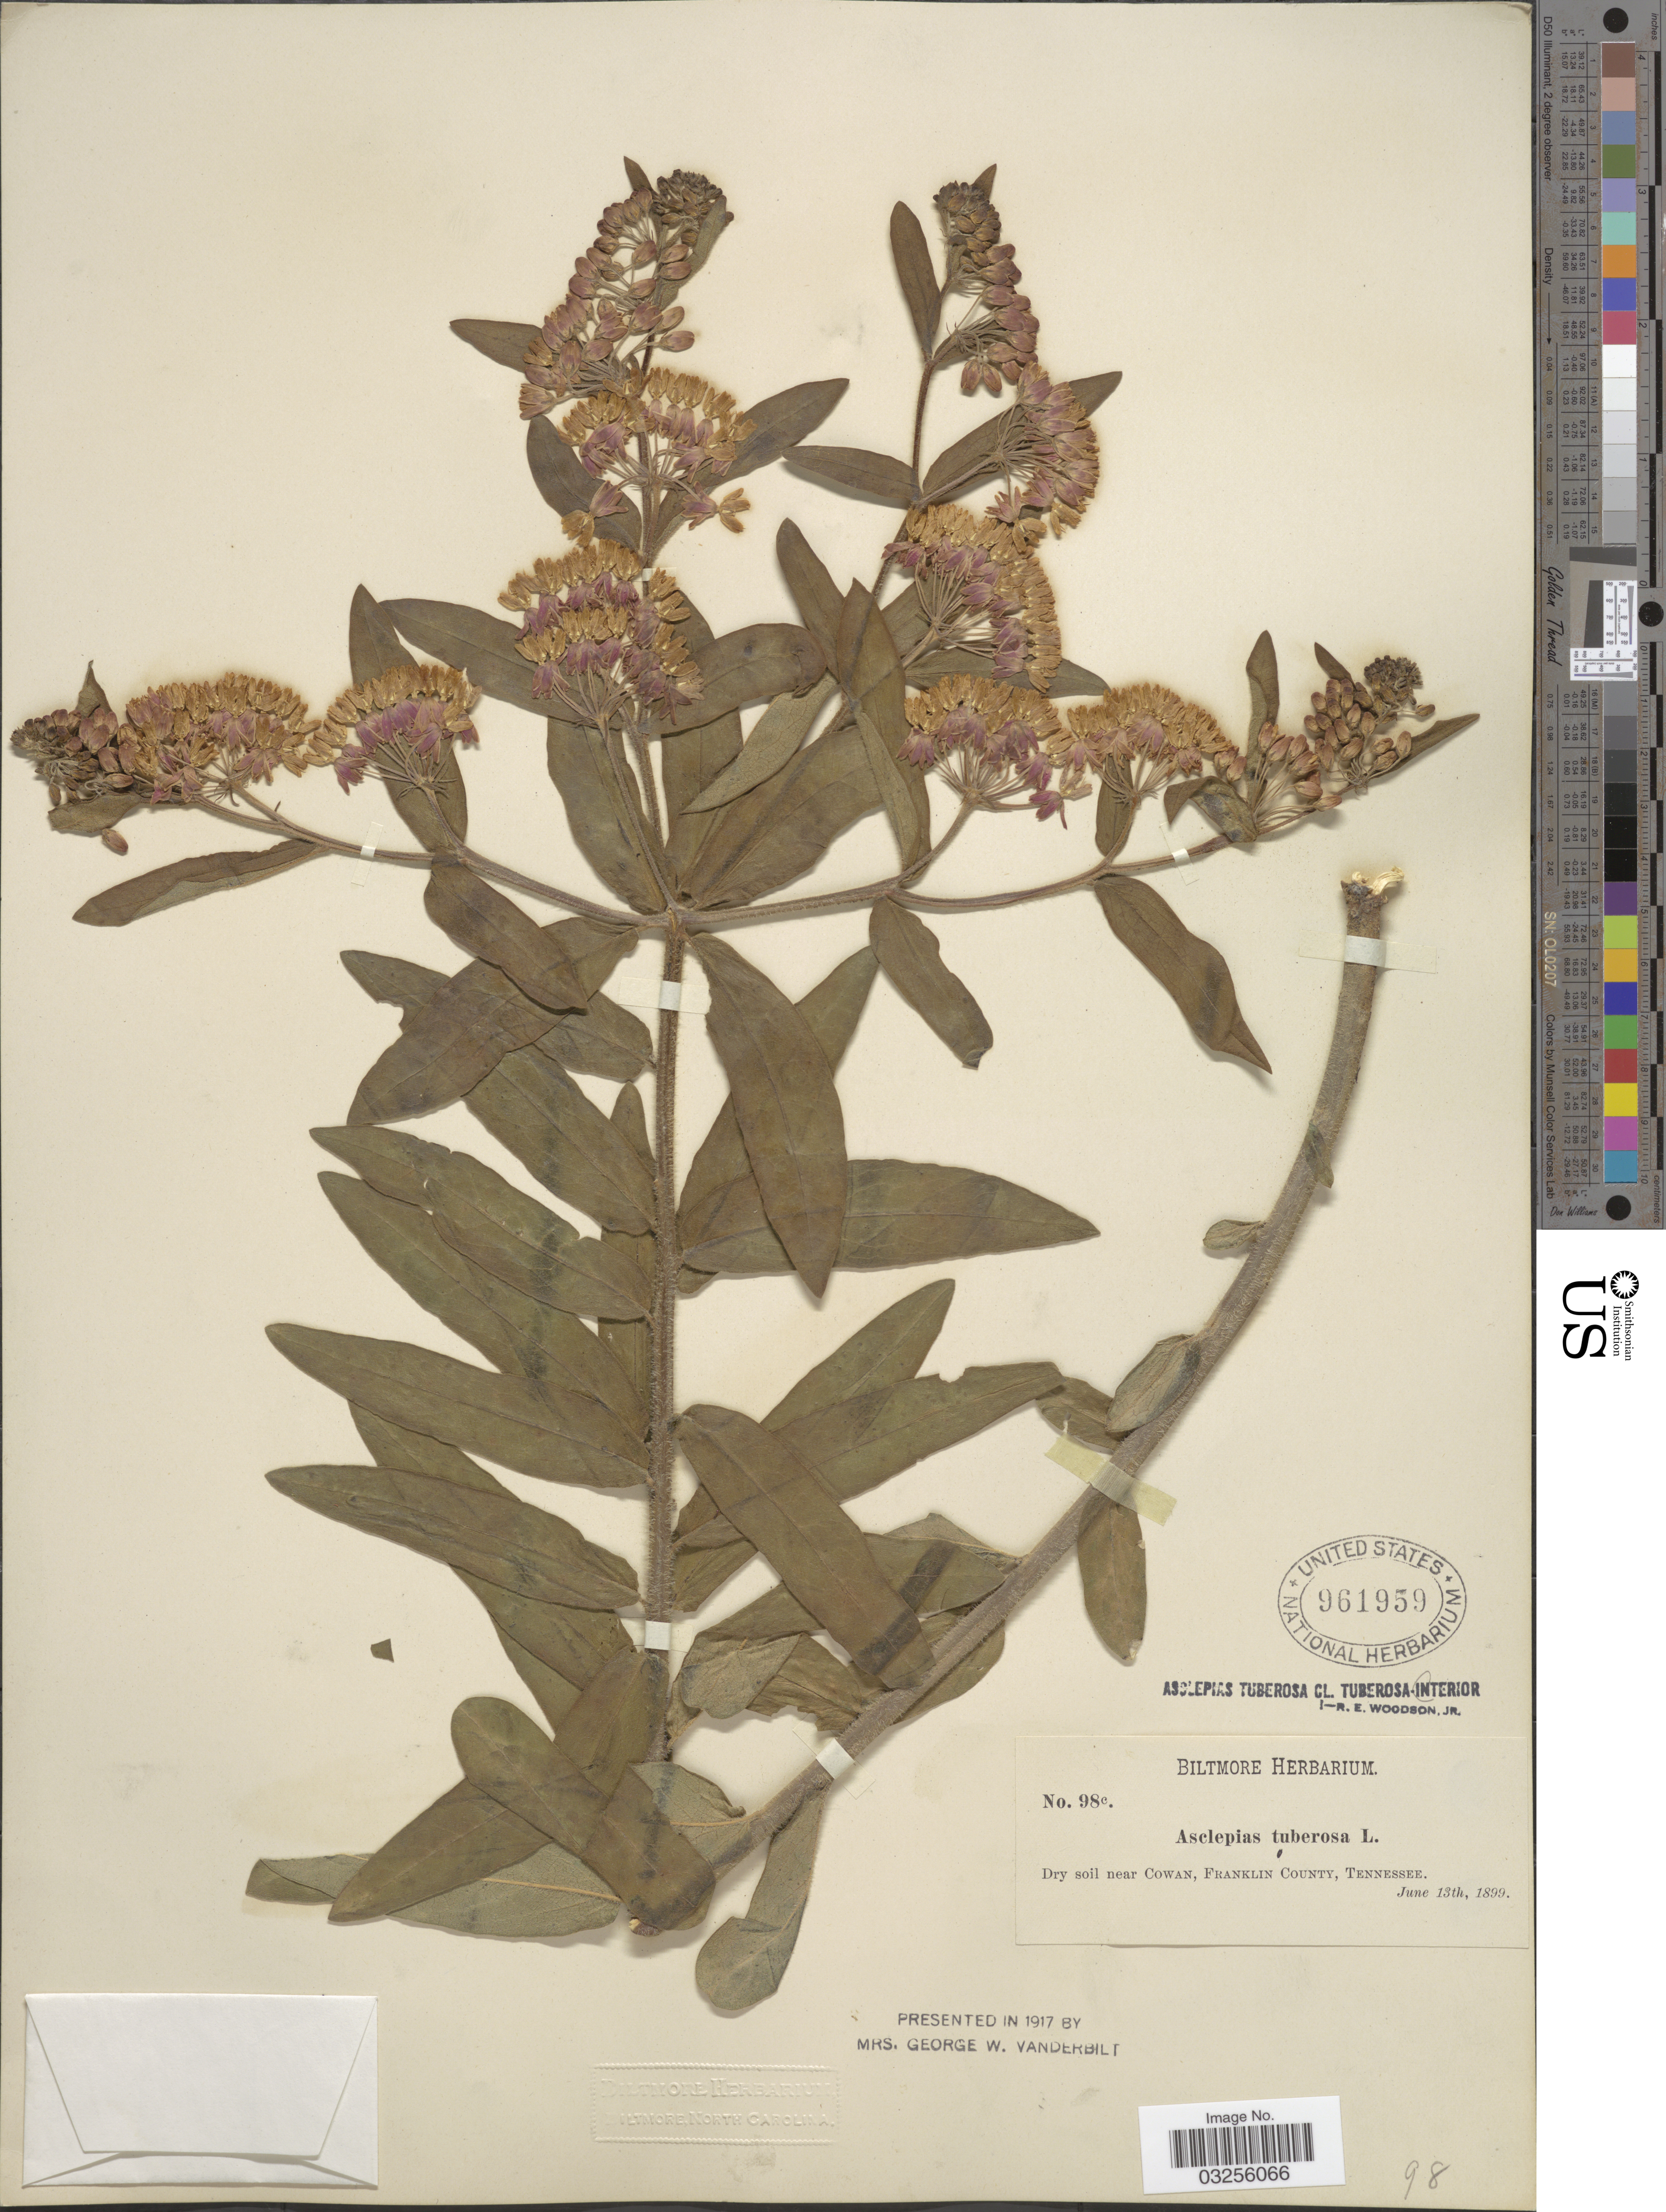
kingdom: Plantae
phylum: Tracheophyta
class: Magnoliopsida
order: Gentianales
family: Apocynaceae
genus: Asclepias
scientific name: Asclepias tuberosa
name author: L.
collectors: ex herb. Biltmore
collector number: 98c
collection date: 1899-06-13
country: United States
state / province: Tennessee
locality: Near Cowan, Franklin County.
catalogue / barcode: US 961959